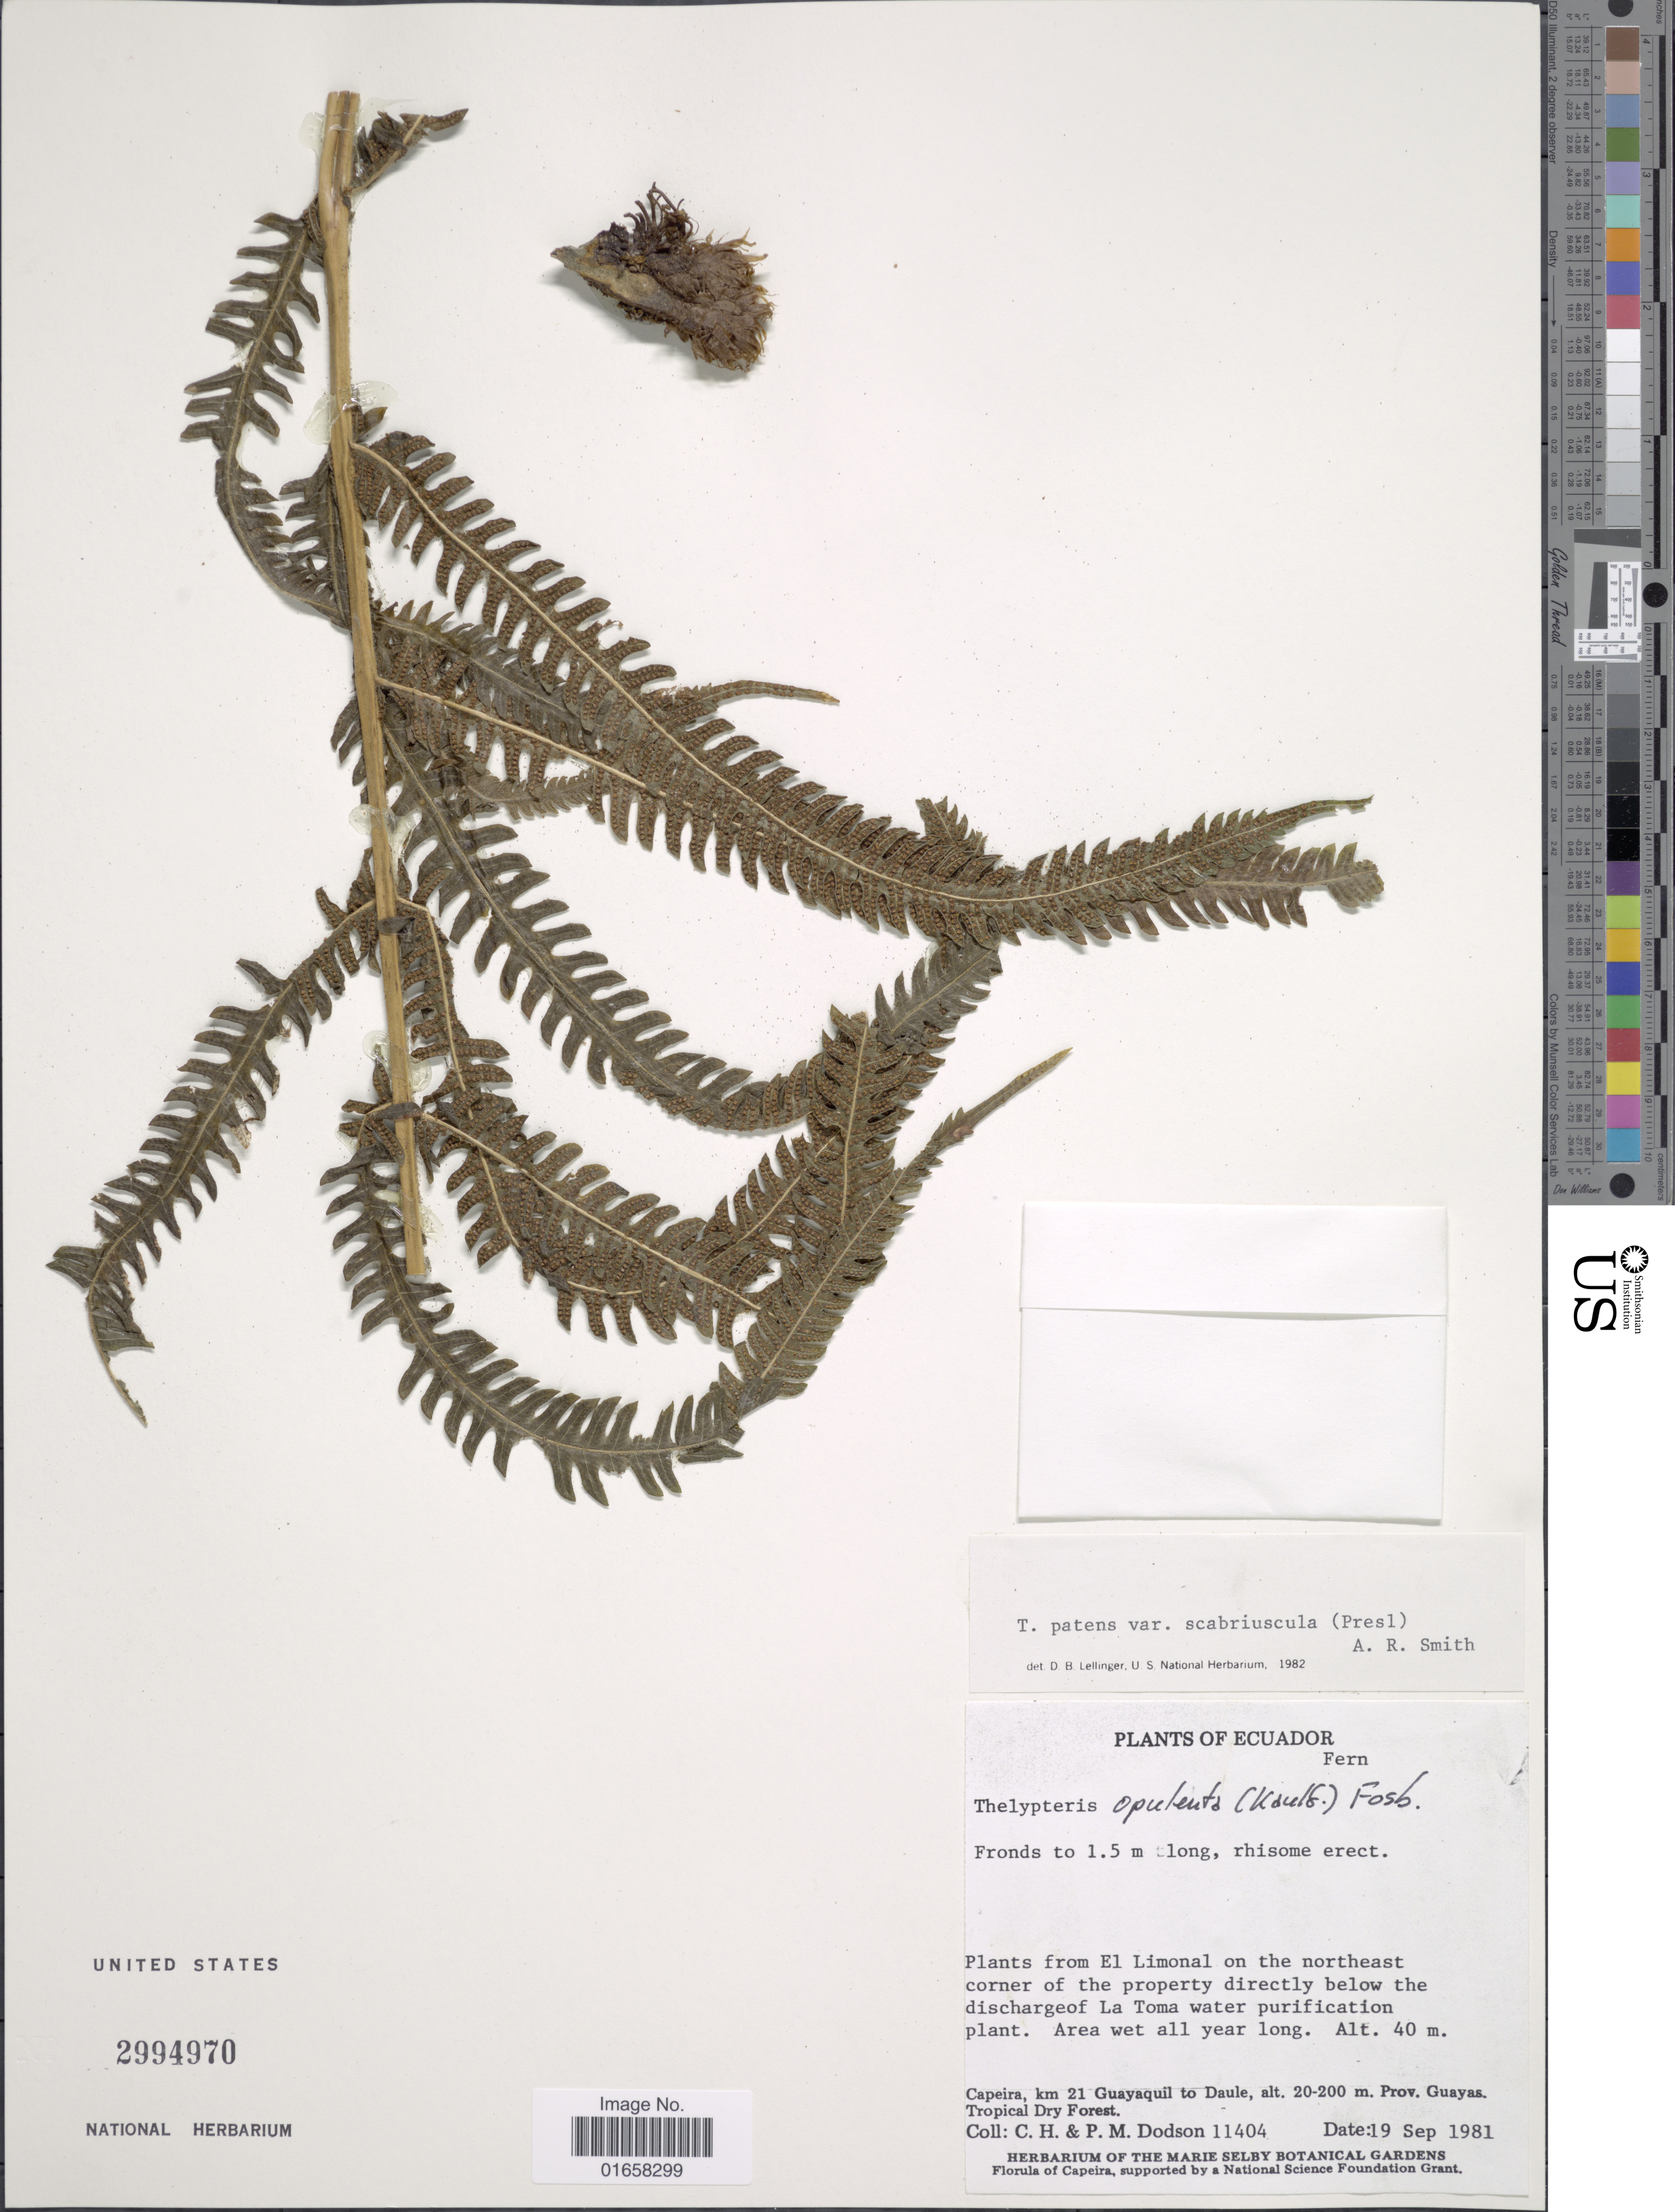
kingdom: Plantae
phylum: Tracheophyta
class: Polypodiopsida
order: Polypodiales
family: Thelypteridaceae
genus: Christella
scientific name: Christella patens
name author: (Sw.) Holttum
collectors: C. H. Dodson & P. M. Dodson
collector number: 11404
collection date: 1981-09-19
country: Ecuador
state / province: Guayas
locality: Capeira, km 21 Guayaquil to Daule. Plants from El Limonal on the northeast corner of the property directly below the discharged La Toma water purification plant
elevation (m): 40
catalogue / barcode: US 2994970